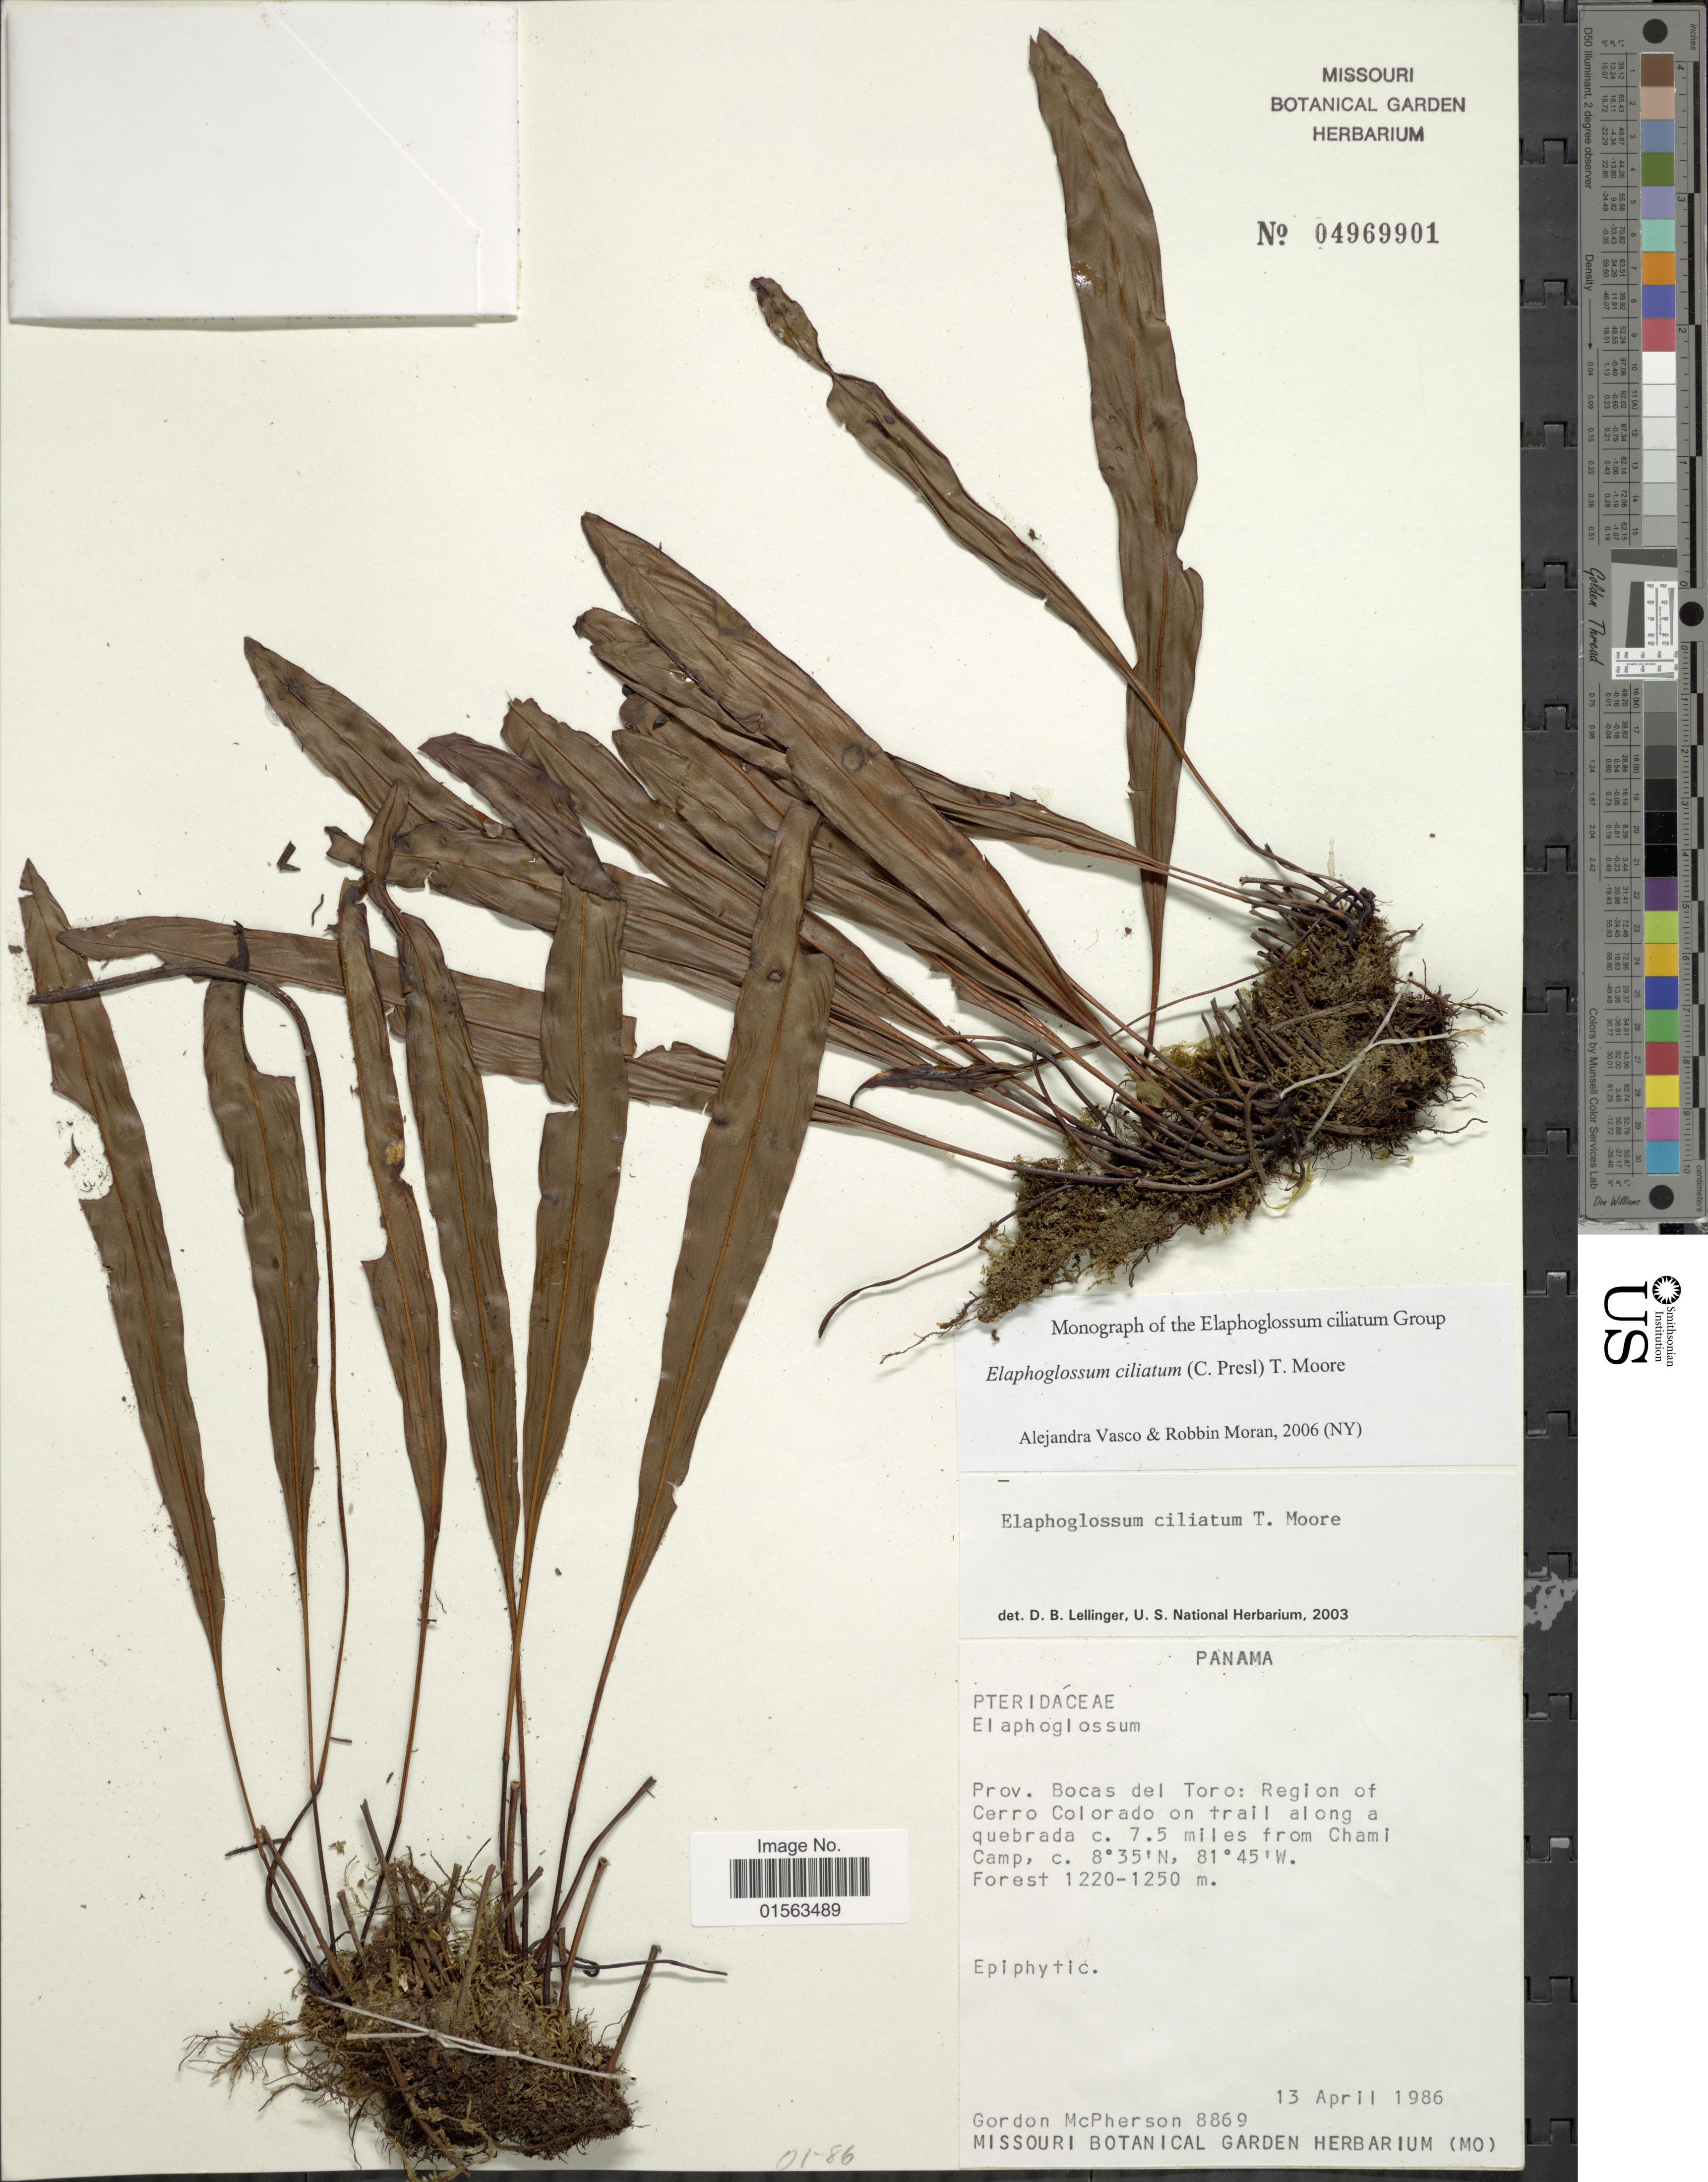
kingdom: Plantae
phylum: Tracheophyta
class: Polypodiopsida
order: Polypodiales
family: Dryopteridaceae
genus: Elaphoglossum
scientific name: Elaphoglossum ciliatum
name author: (C. Presl) T. Moore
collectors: G. D. McPherson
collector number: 8869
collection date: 1986-04-13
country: Panama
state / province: Bocas del Toro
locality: Prov. Bocas del Toro: Region of Cerro Colorado on trail along a quebrada c. 7.5 miles from Chami Camp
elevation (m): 1220